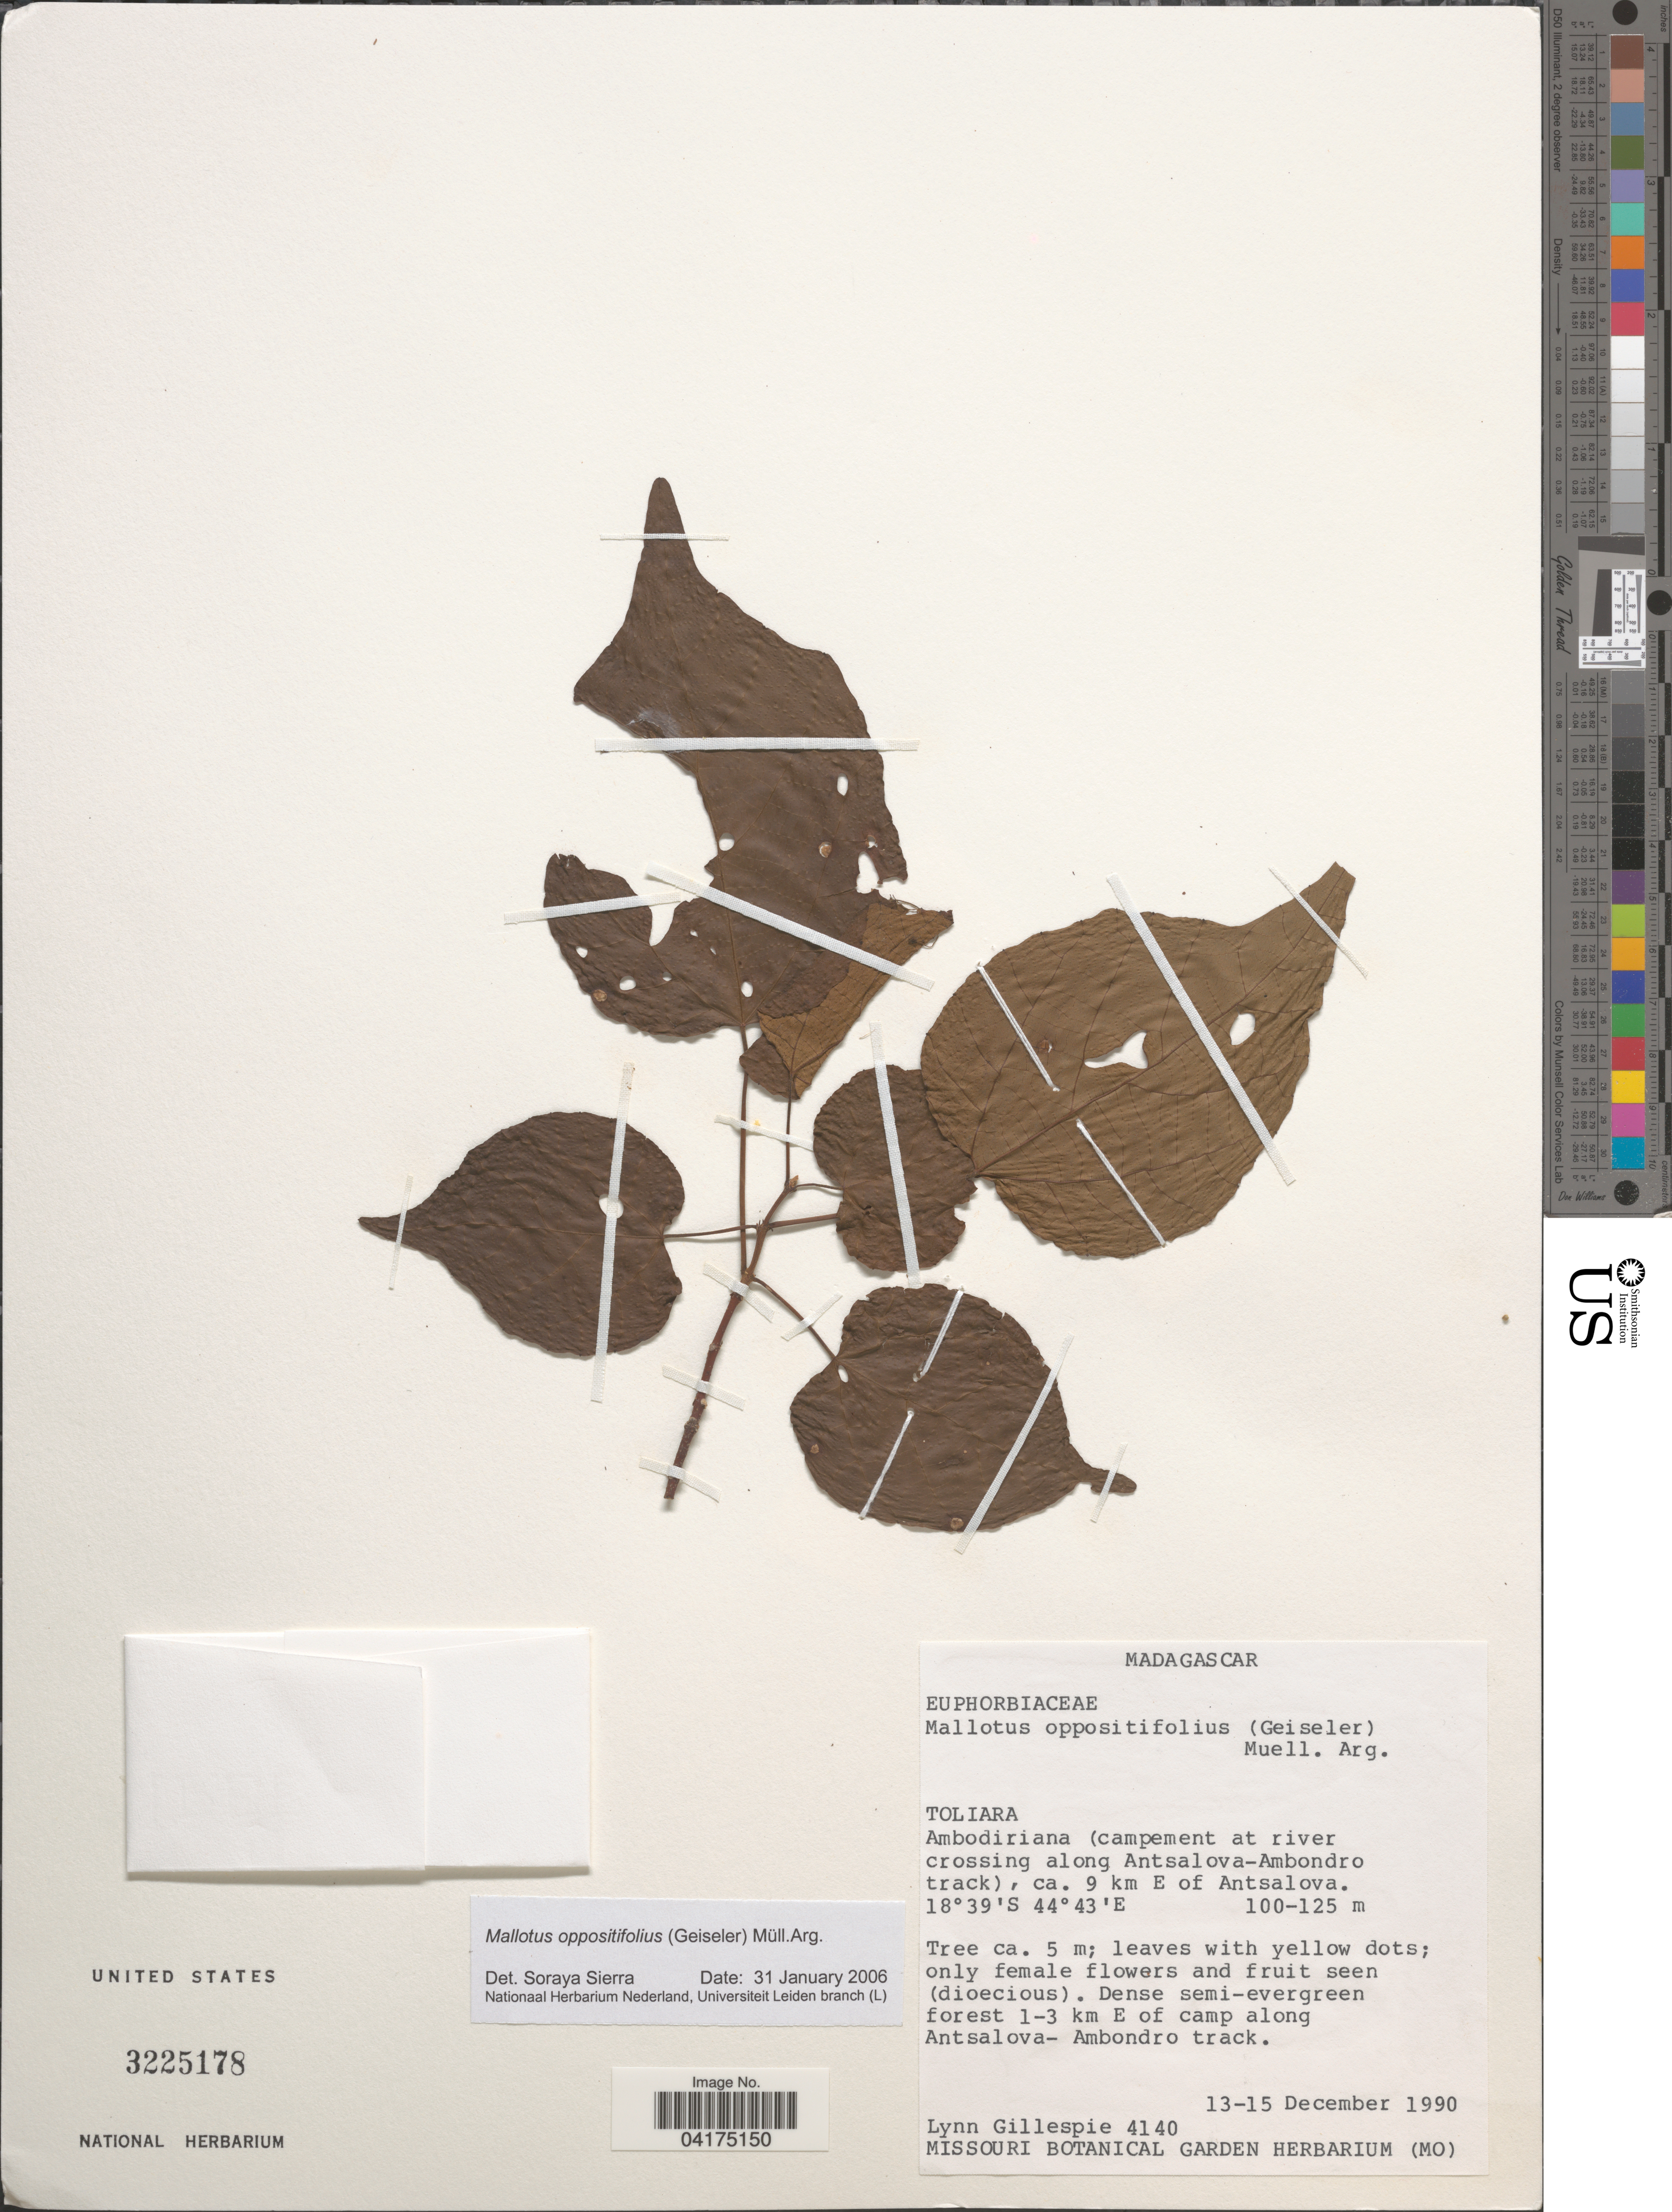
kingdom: Plantae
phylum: Tracheophyta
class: Magnoliopsida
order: Malpighiales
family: Euphorbiaceae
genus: Mallotus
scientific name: Mallotus oppositifolius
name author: (Geiseler) Müll. Arg.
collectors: L. J. Gillespie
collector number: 4140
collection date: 1990-12-13/1990-12-15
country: Madagascar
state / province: Melaky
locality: Ambodiriana (campement at river crossing along Antsalova-Ambondro track), ca. 9 km E of Antsalova. Dense semi-evergreen forest 1-3 km E of camp along Antsalova- Ambondro track.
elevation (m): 100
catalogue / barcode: US 3225178